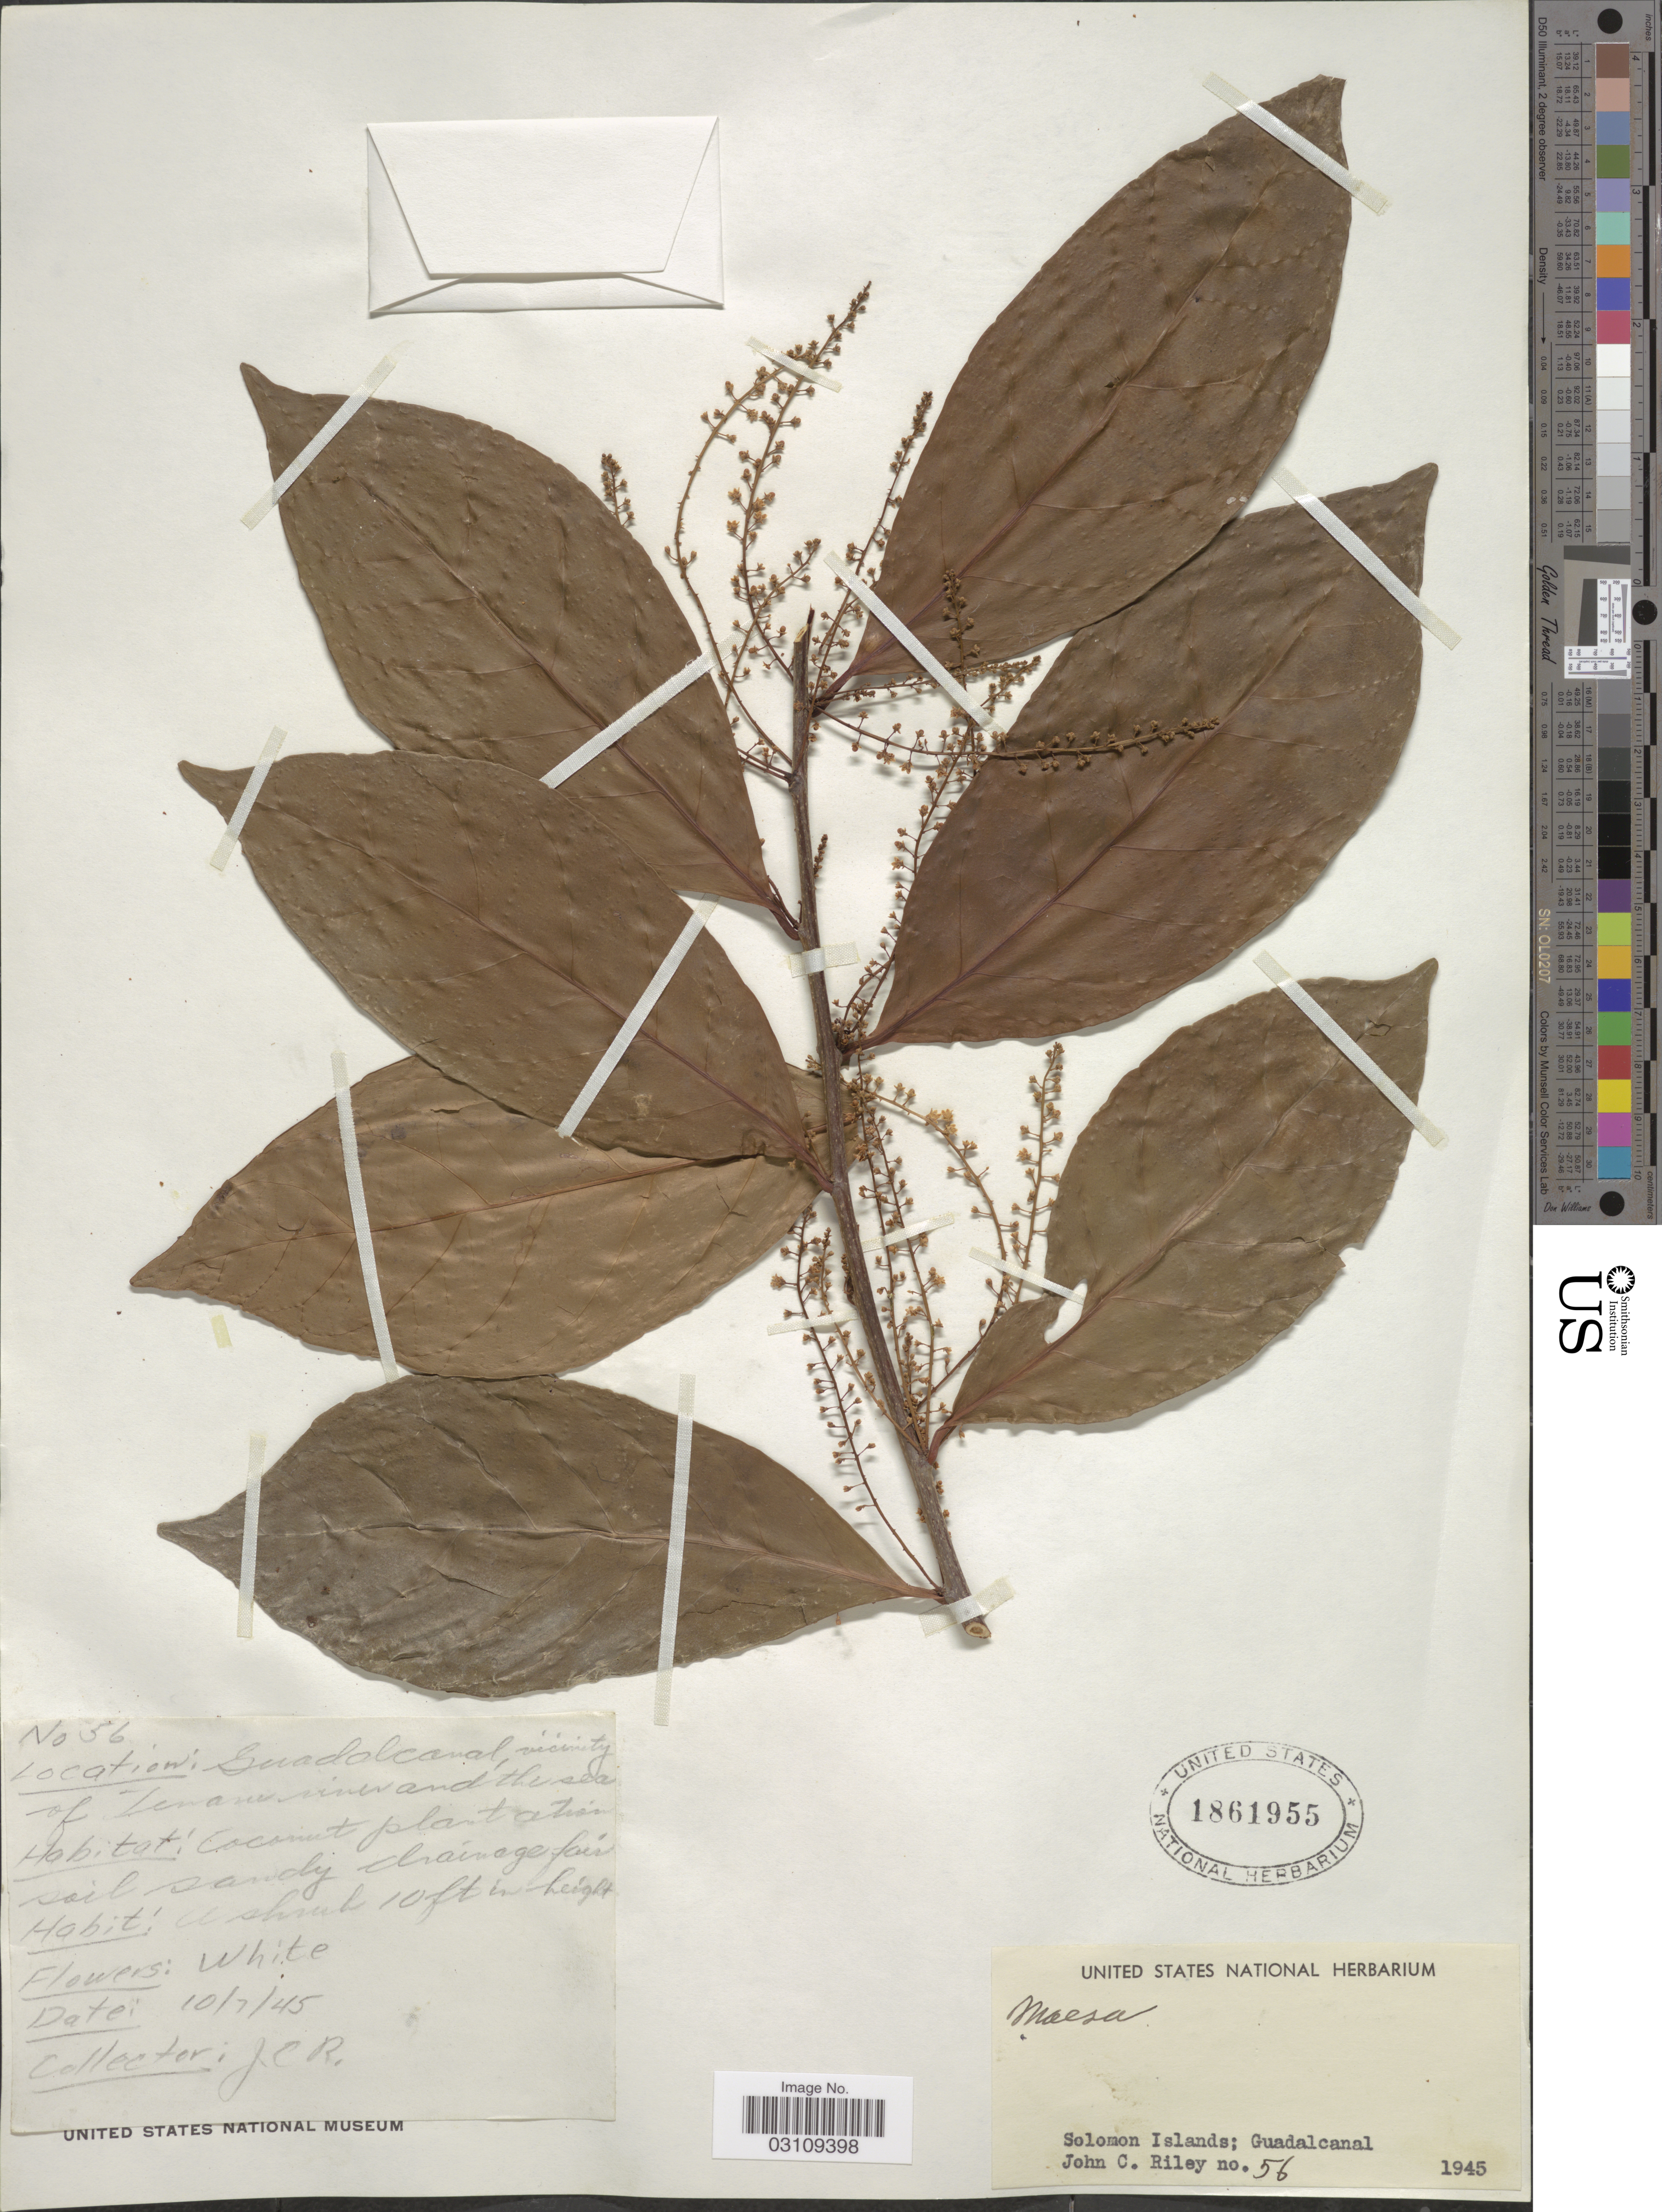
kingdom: Plantae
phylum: Tracheophyta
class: Magnoliopsida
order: Ericales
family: Primulaceae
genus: Maesa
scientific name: Maesa sp.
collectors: J. Riley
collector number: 56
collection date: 1945-07-10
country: Solomon Islands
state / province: Solomon Islands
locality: Guadalcanal, vicinity of the Tenam [interpreted] river and the sea.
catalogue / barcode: US 1861955